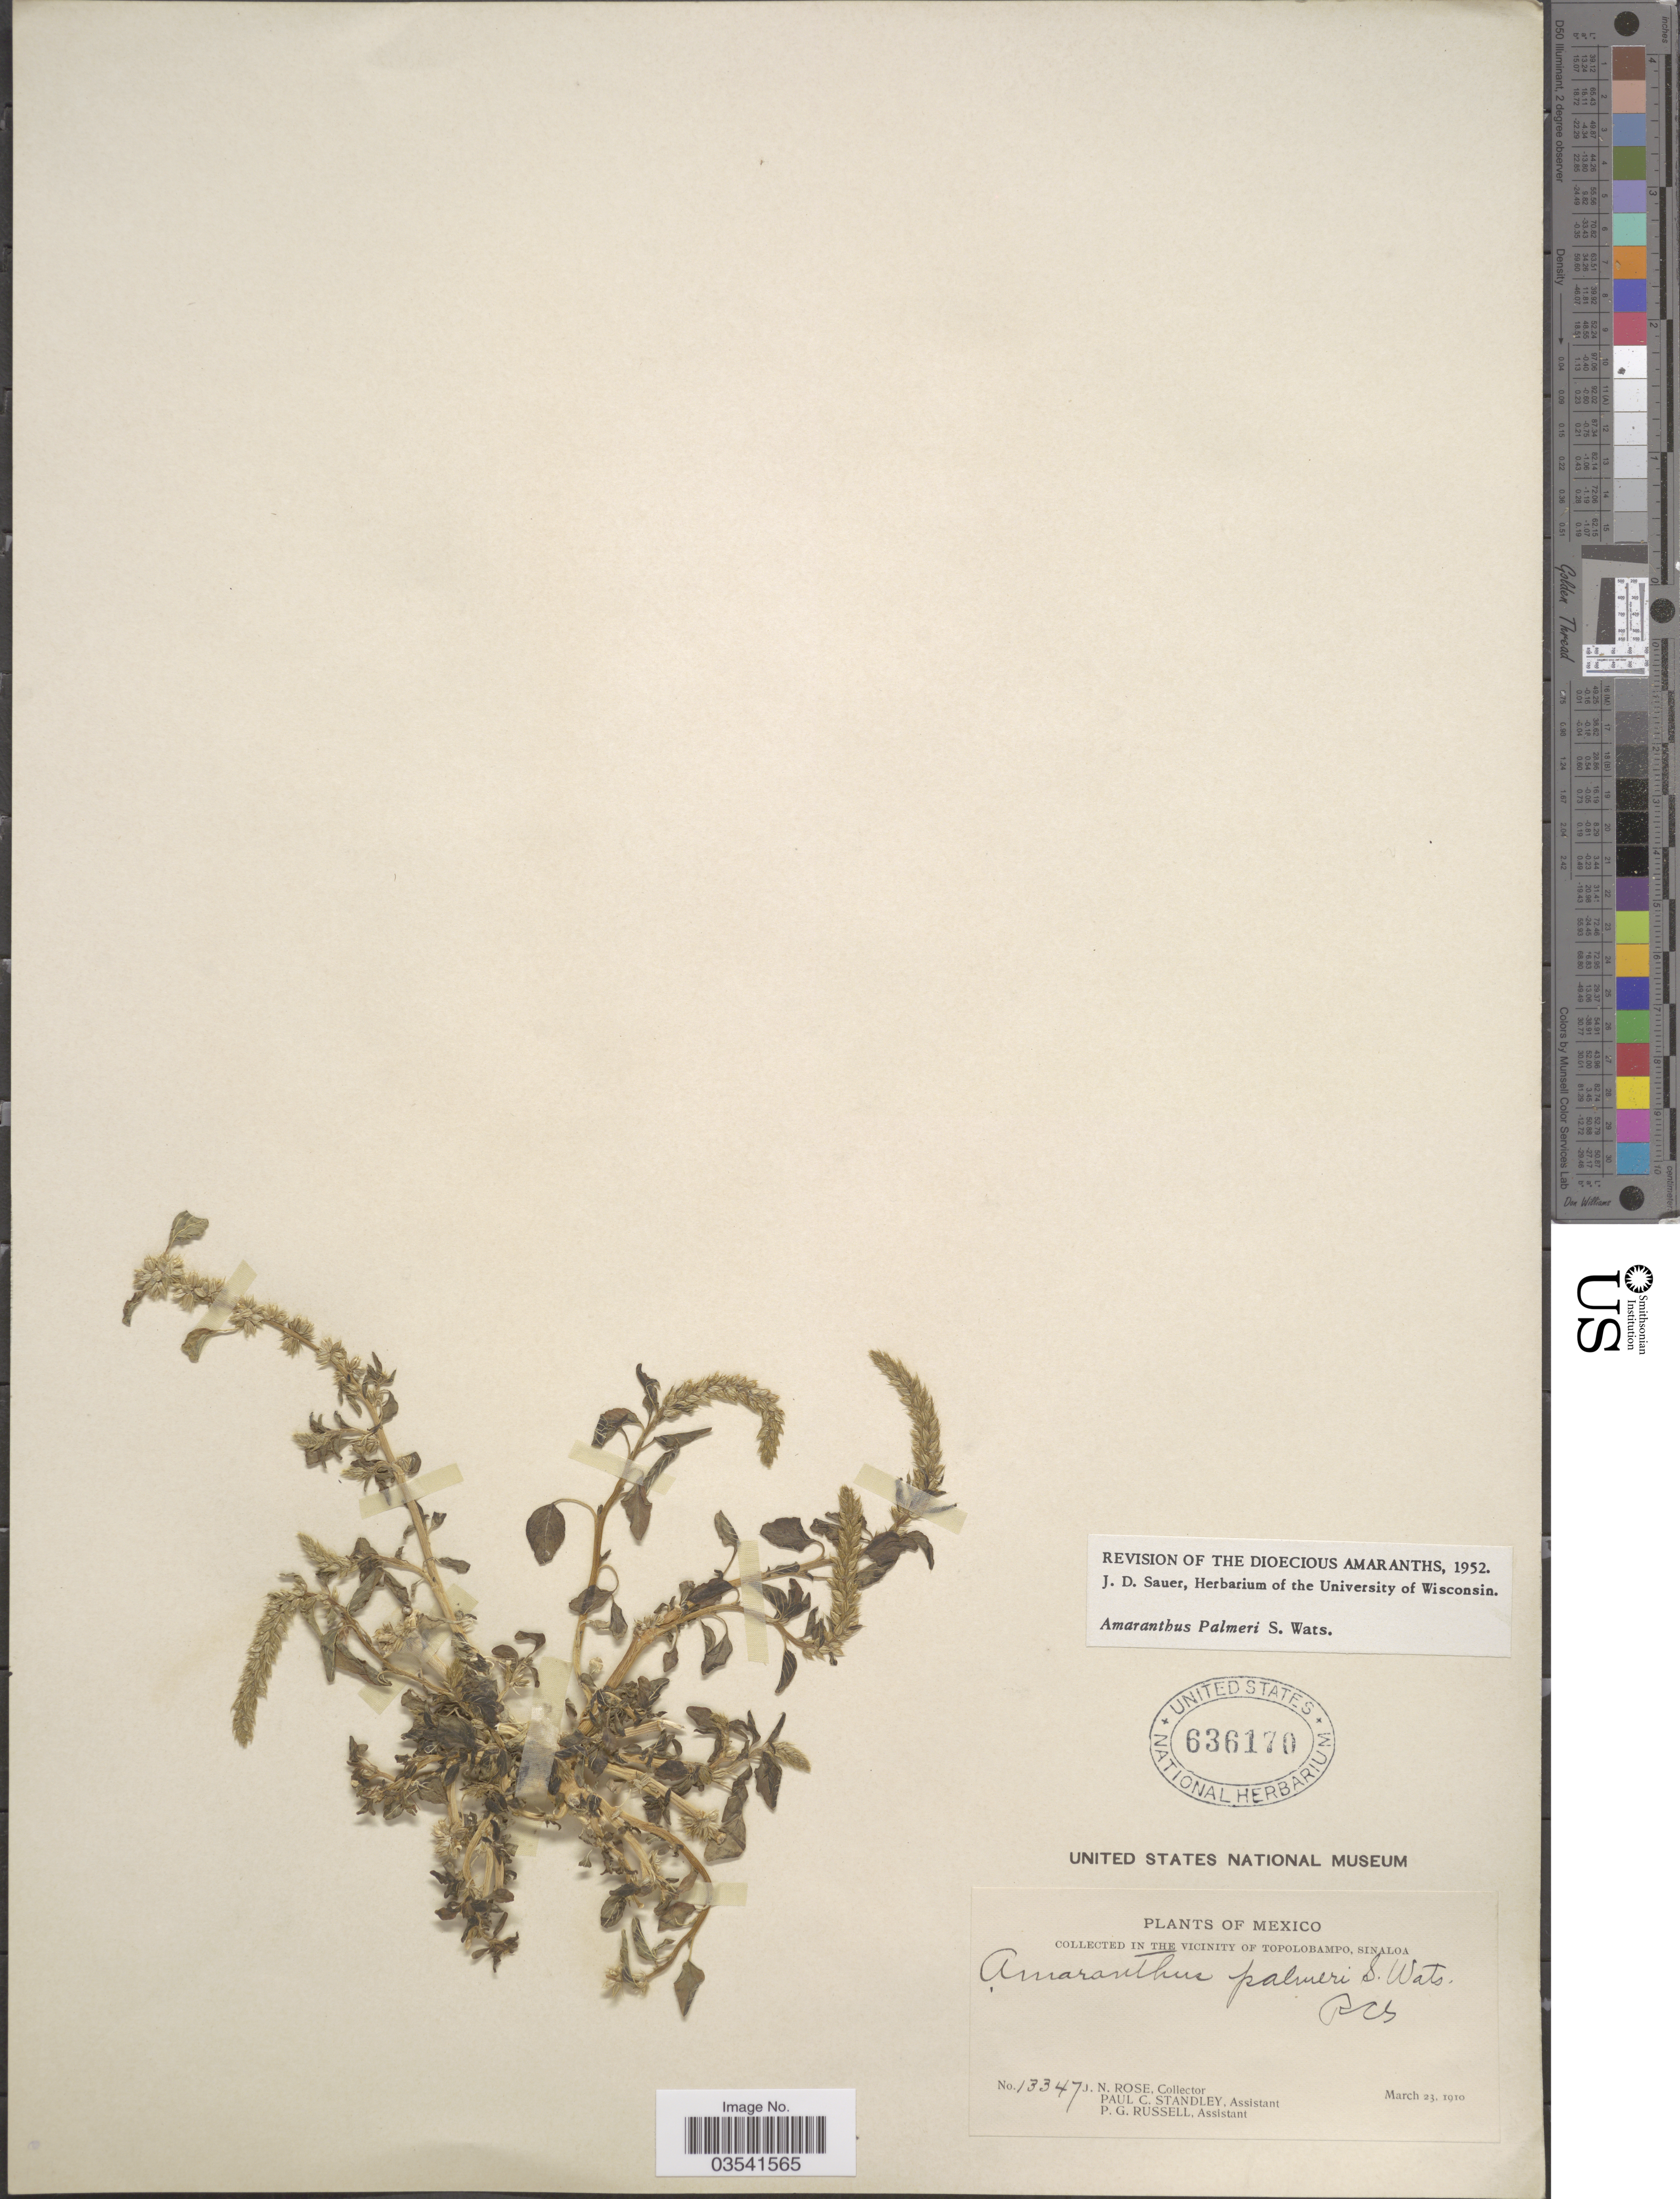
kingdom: Plantae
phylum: Tracheophyta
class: Magnoliopsida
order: Caryophyllales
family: Amaranthaceae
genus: Amaranthus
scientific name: Amaranthus palmeri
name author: S. Watson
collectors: J. N. Rose, P. C. Standley & P. G. Russell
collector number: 13347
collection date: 1910-03-23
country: Mexico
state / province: Sinaloa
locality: In the vicinity of Topolobampo.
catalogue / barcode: US 636170